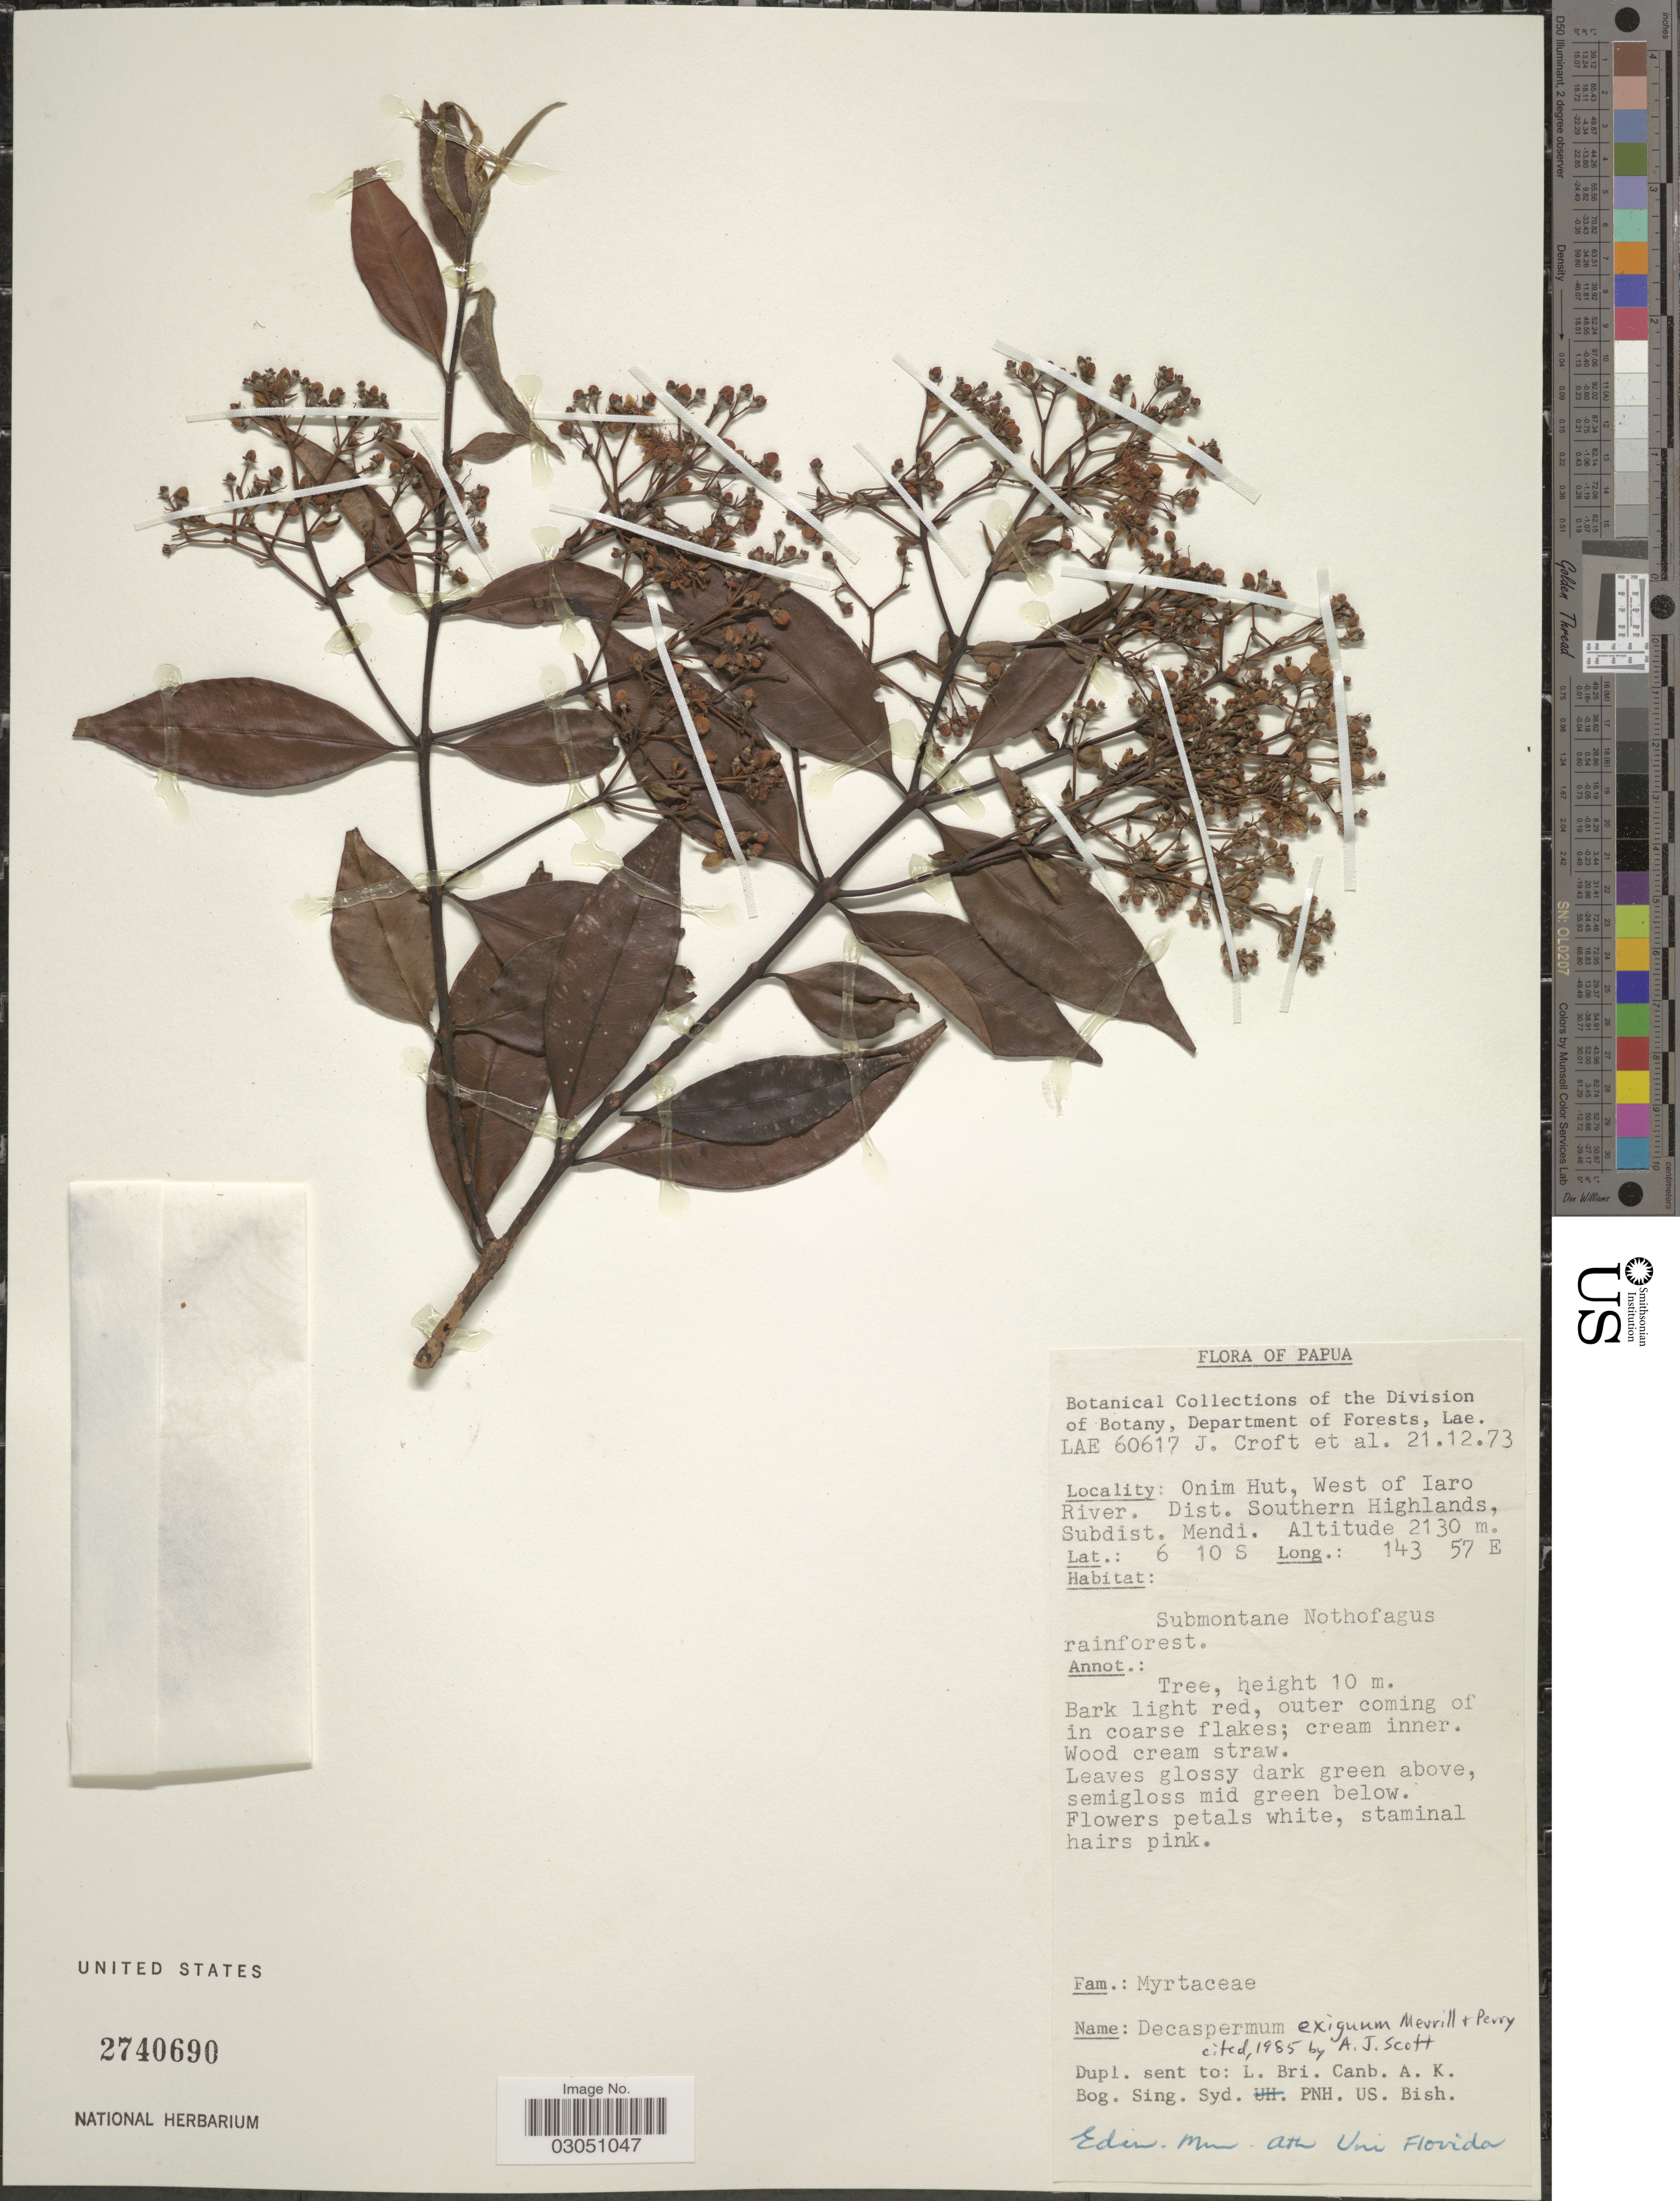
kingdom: Plantae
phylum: Tracheophyta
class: Magnoliopsida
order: Myrtales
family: Myrtaceae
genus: Decaspermum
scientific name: Decaspermum exiguum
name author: Merr. & L.M. Perry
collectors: J. Croft & et al.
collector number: LAE60617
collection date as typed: Transcribed d/m/y: 21/12/73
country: Papua New Guinea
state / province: Southern Highlands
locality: Papua. Onim Hut, West of Iaro River, Dist. Southern Highlands, Subdist. Mendi.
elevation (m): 2130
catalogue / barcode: US 2740690